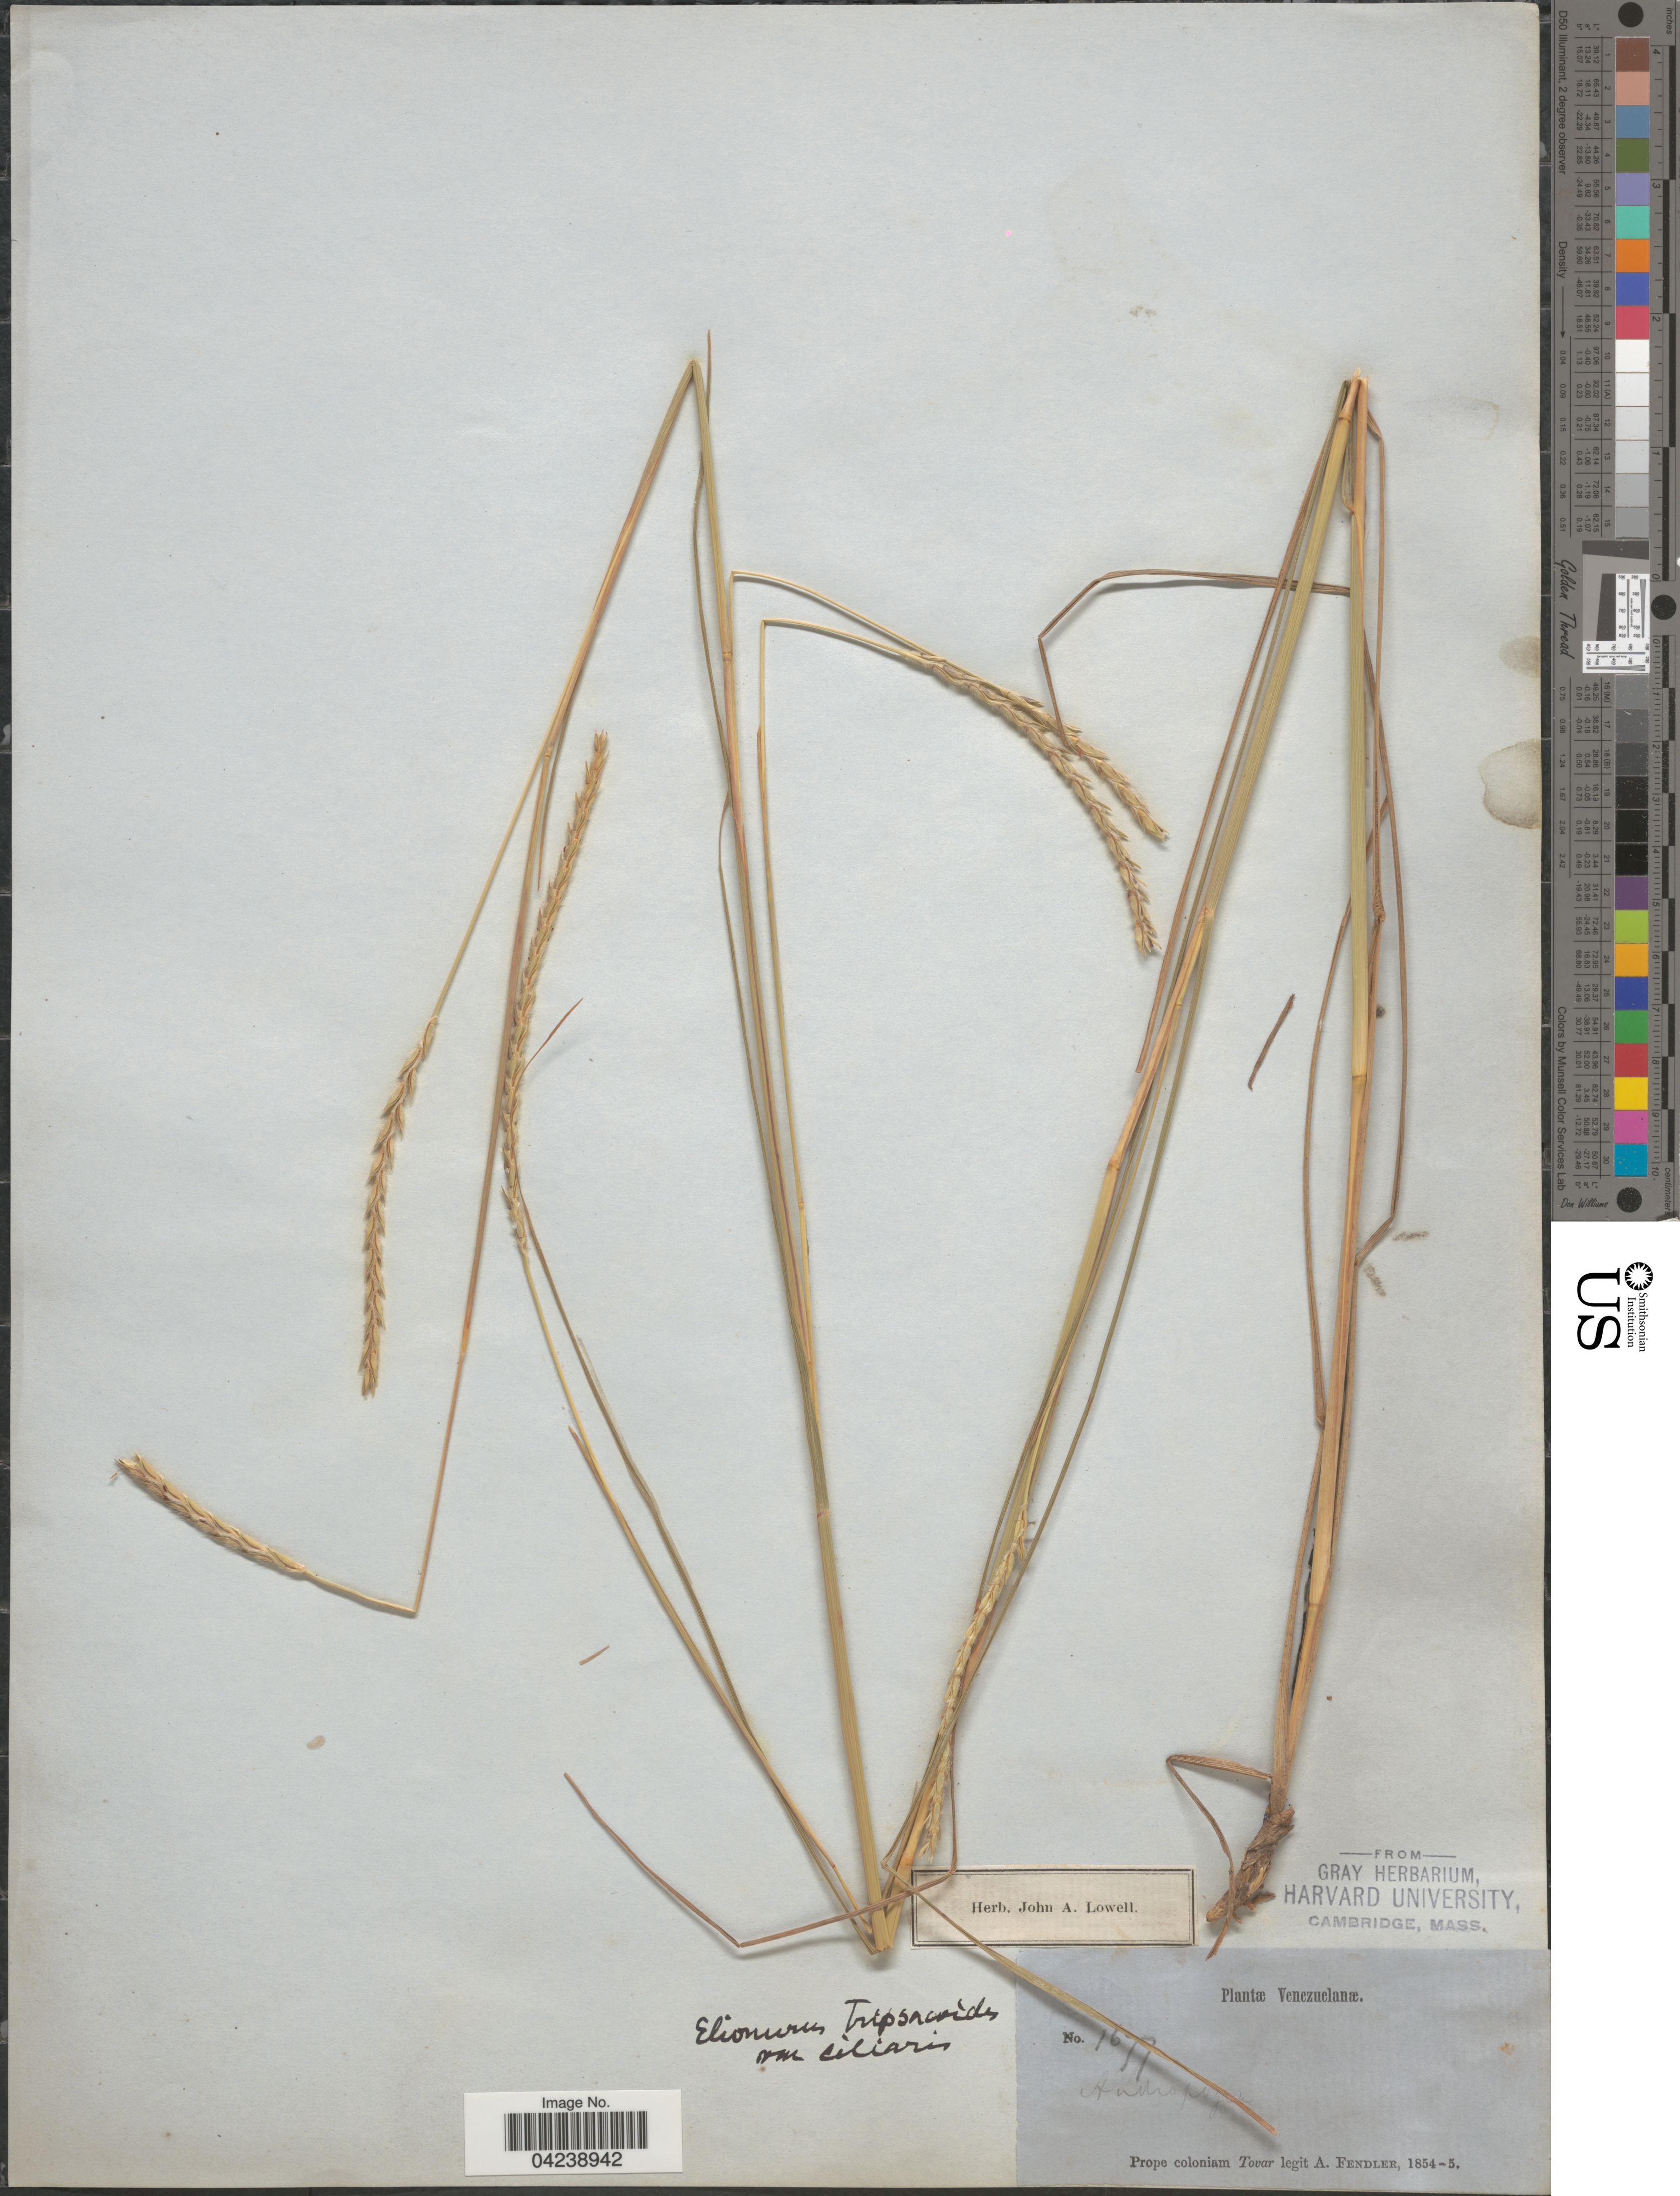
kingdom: Plantae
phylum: Tracheophyta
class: Liliopsida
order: Poales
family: Poaceae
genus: Elionurus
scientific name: Elionurus ciliaris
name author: Kunth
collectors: A. Fendler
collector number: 1677*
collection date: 1854/1855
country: Venezuela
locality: Prope coloniam Tovar.